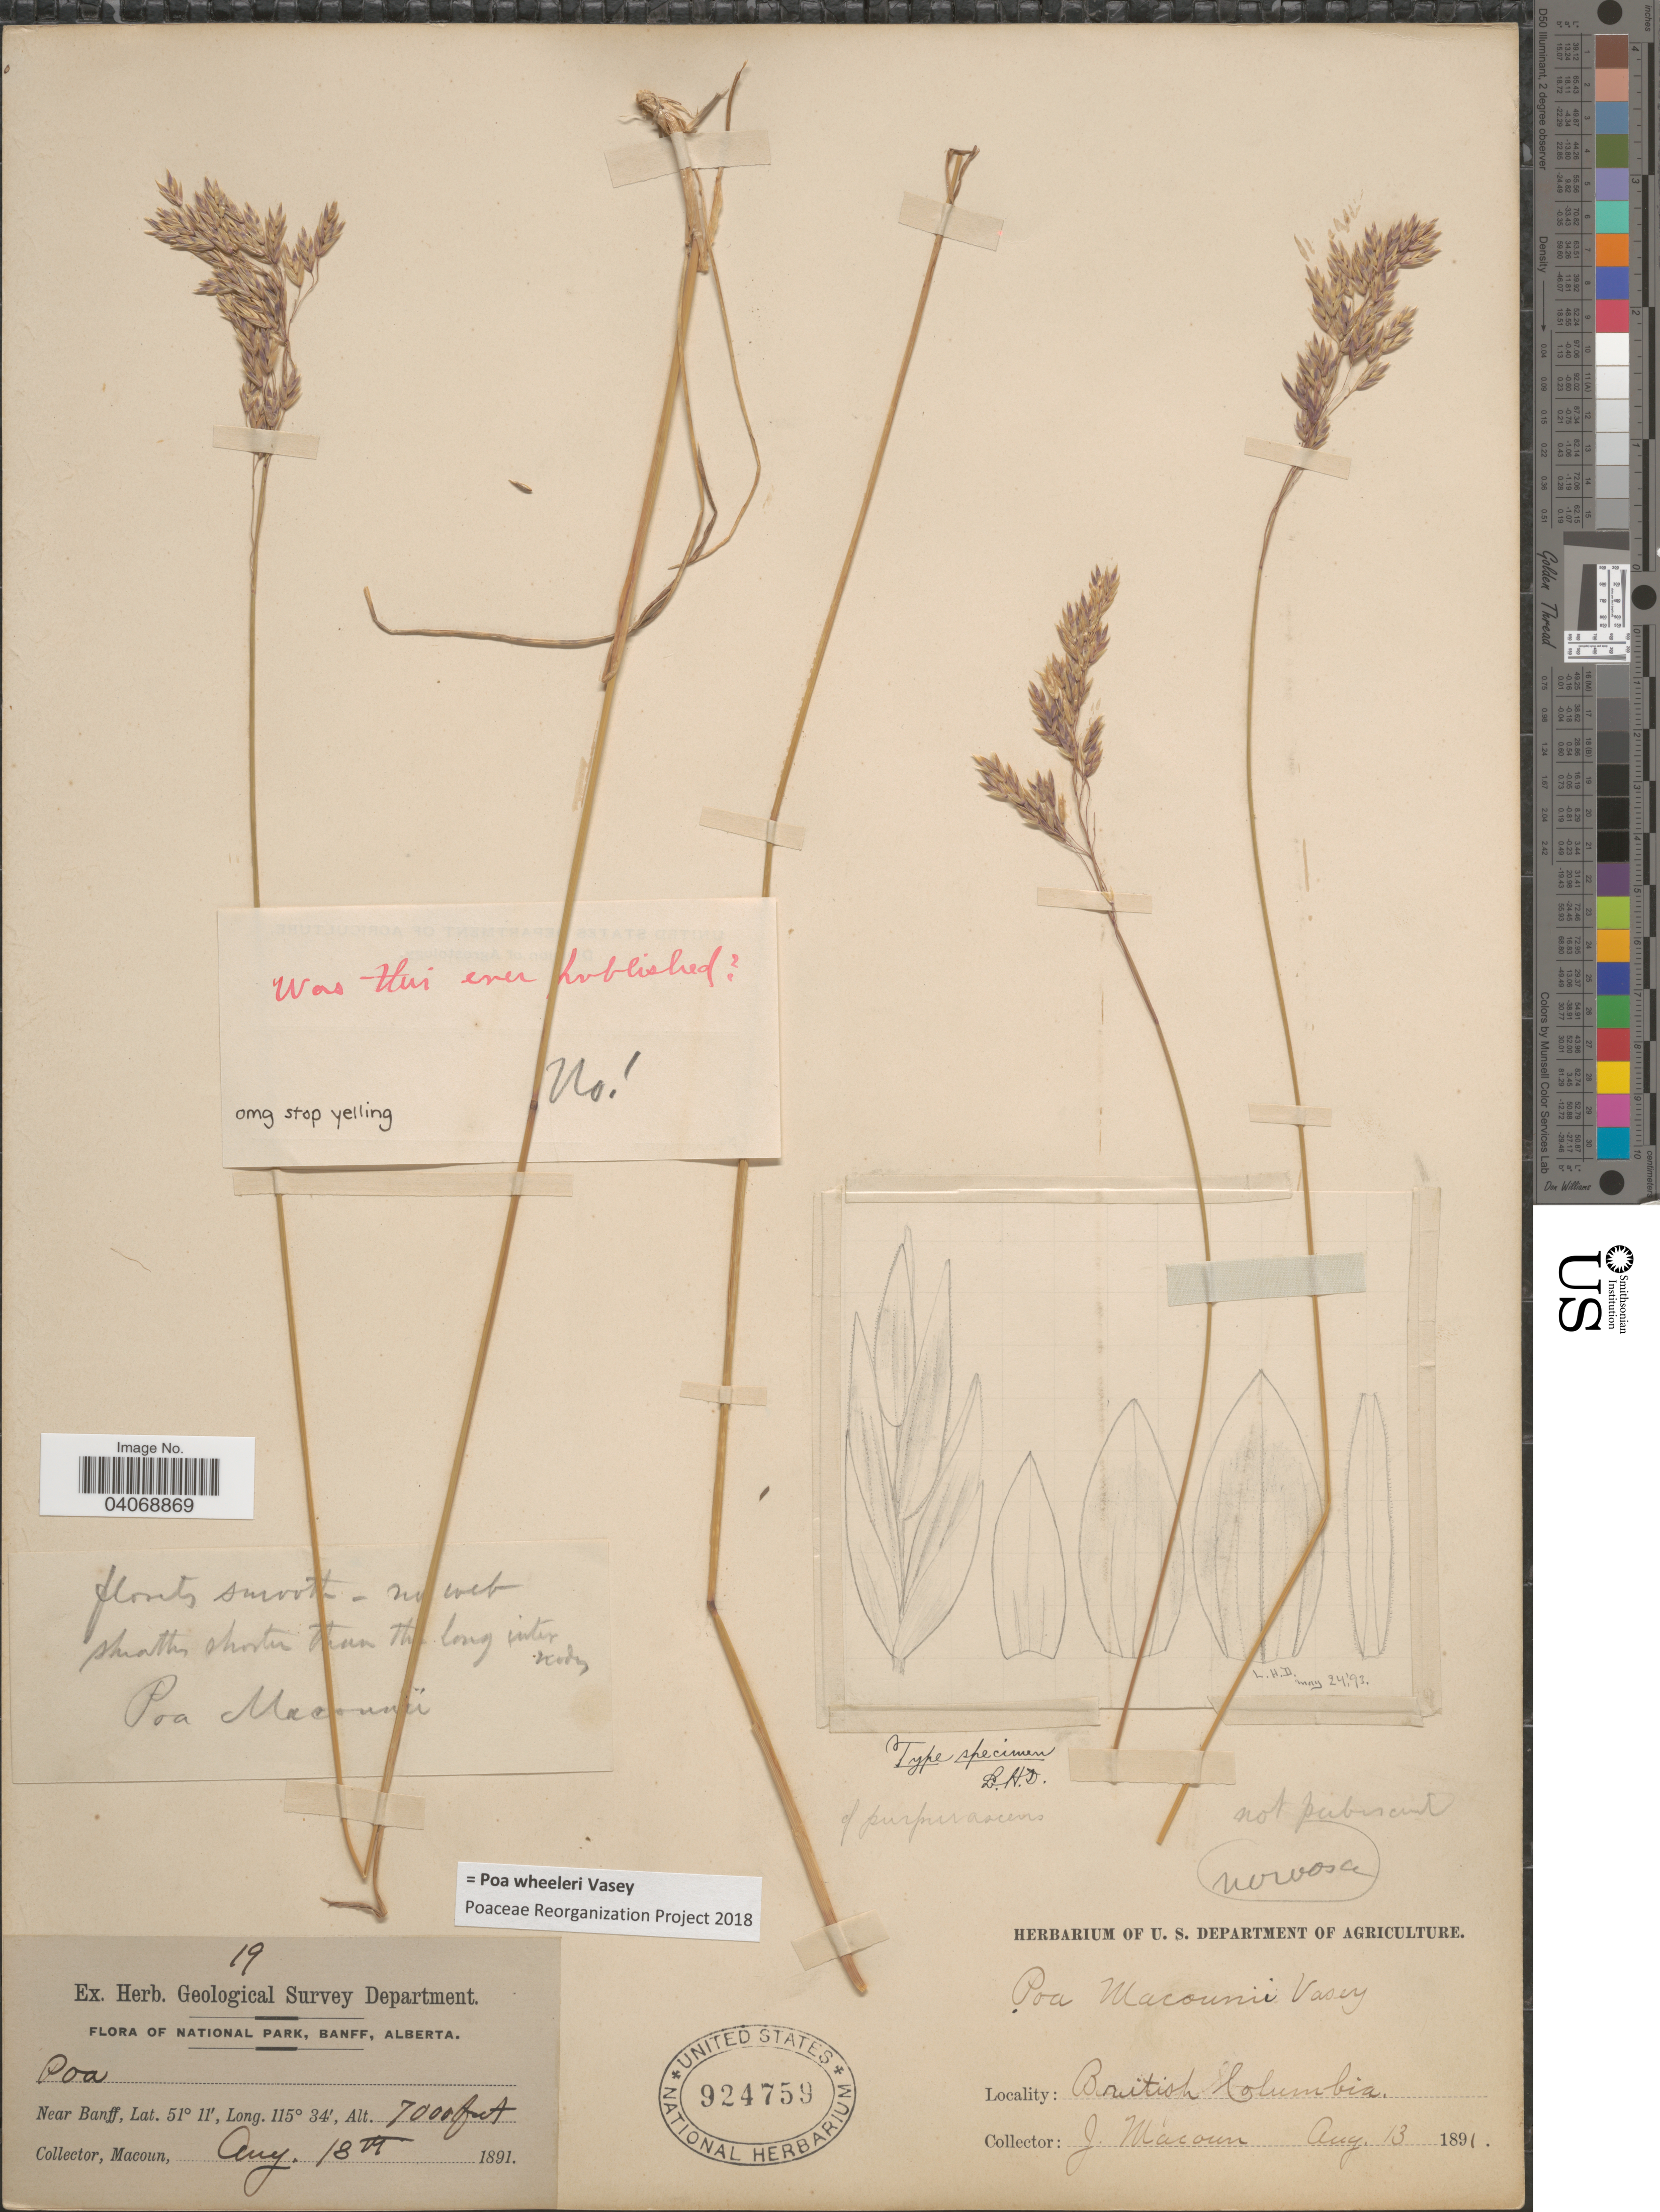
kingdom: Plantae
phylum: Tracheophyta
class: Liliopsida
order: Poales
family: Poaceae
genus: Poa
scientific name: Poa wheeleri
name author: Vasey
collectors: J. Macoun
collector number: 19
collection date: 1891-08-18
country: Canada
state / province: British Columbia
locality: Herb. Geological Survey Department. National Park, Banff. Near Banff.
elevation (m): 2134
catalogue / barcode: US 924759